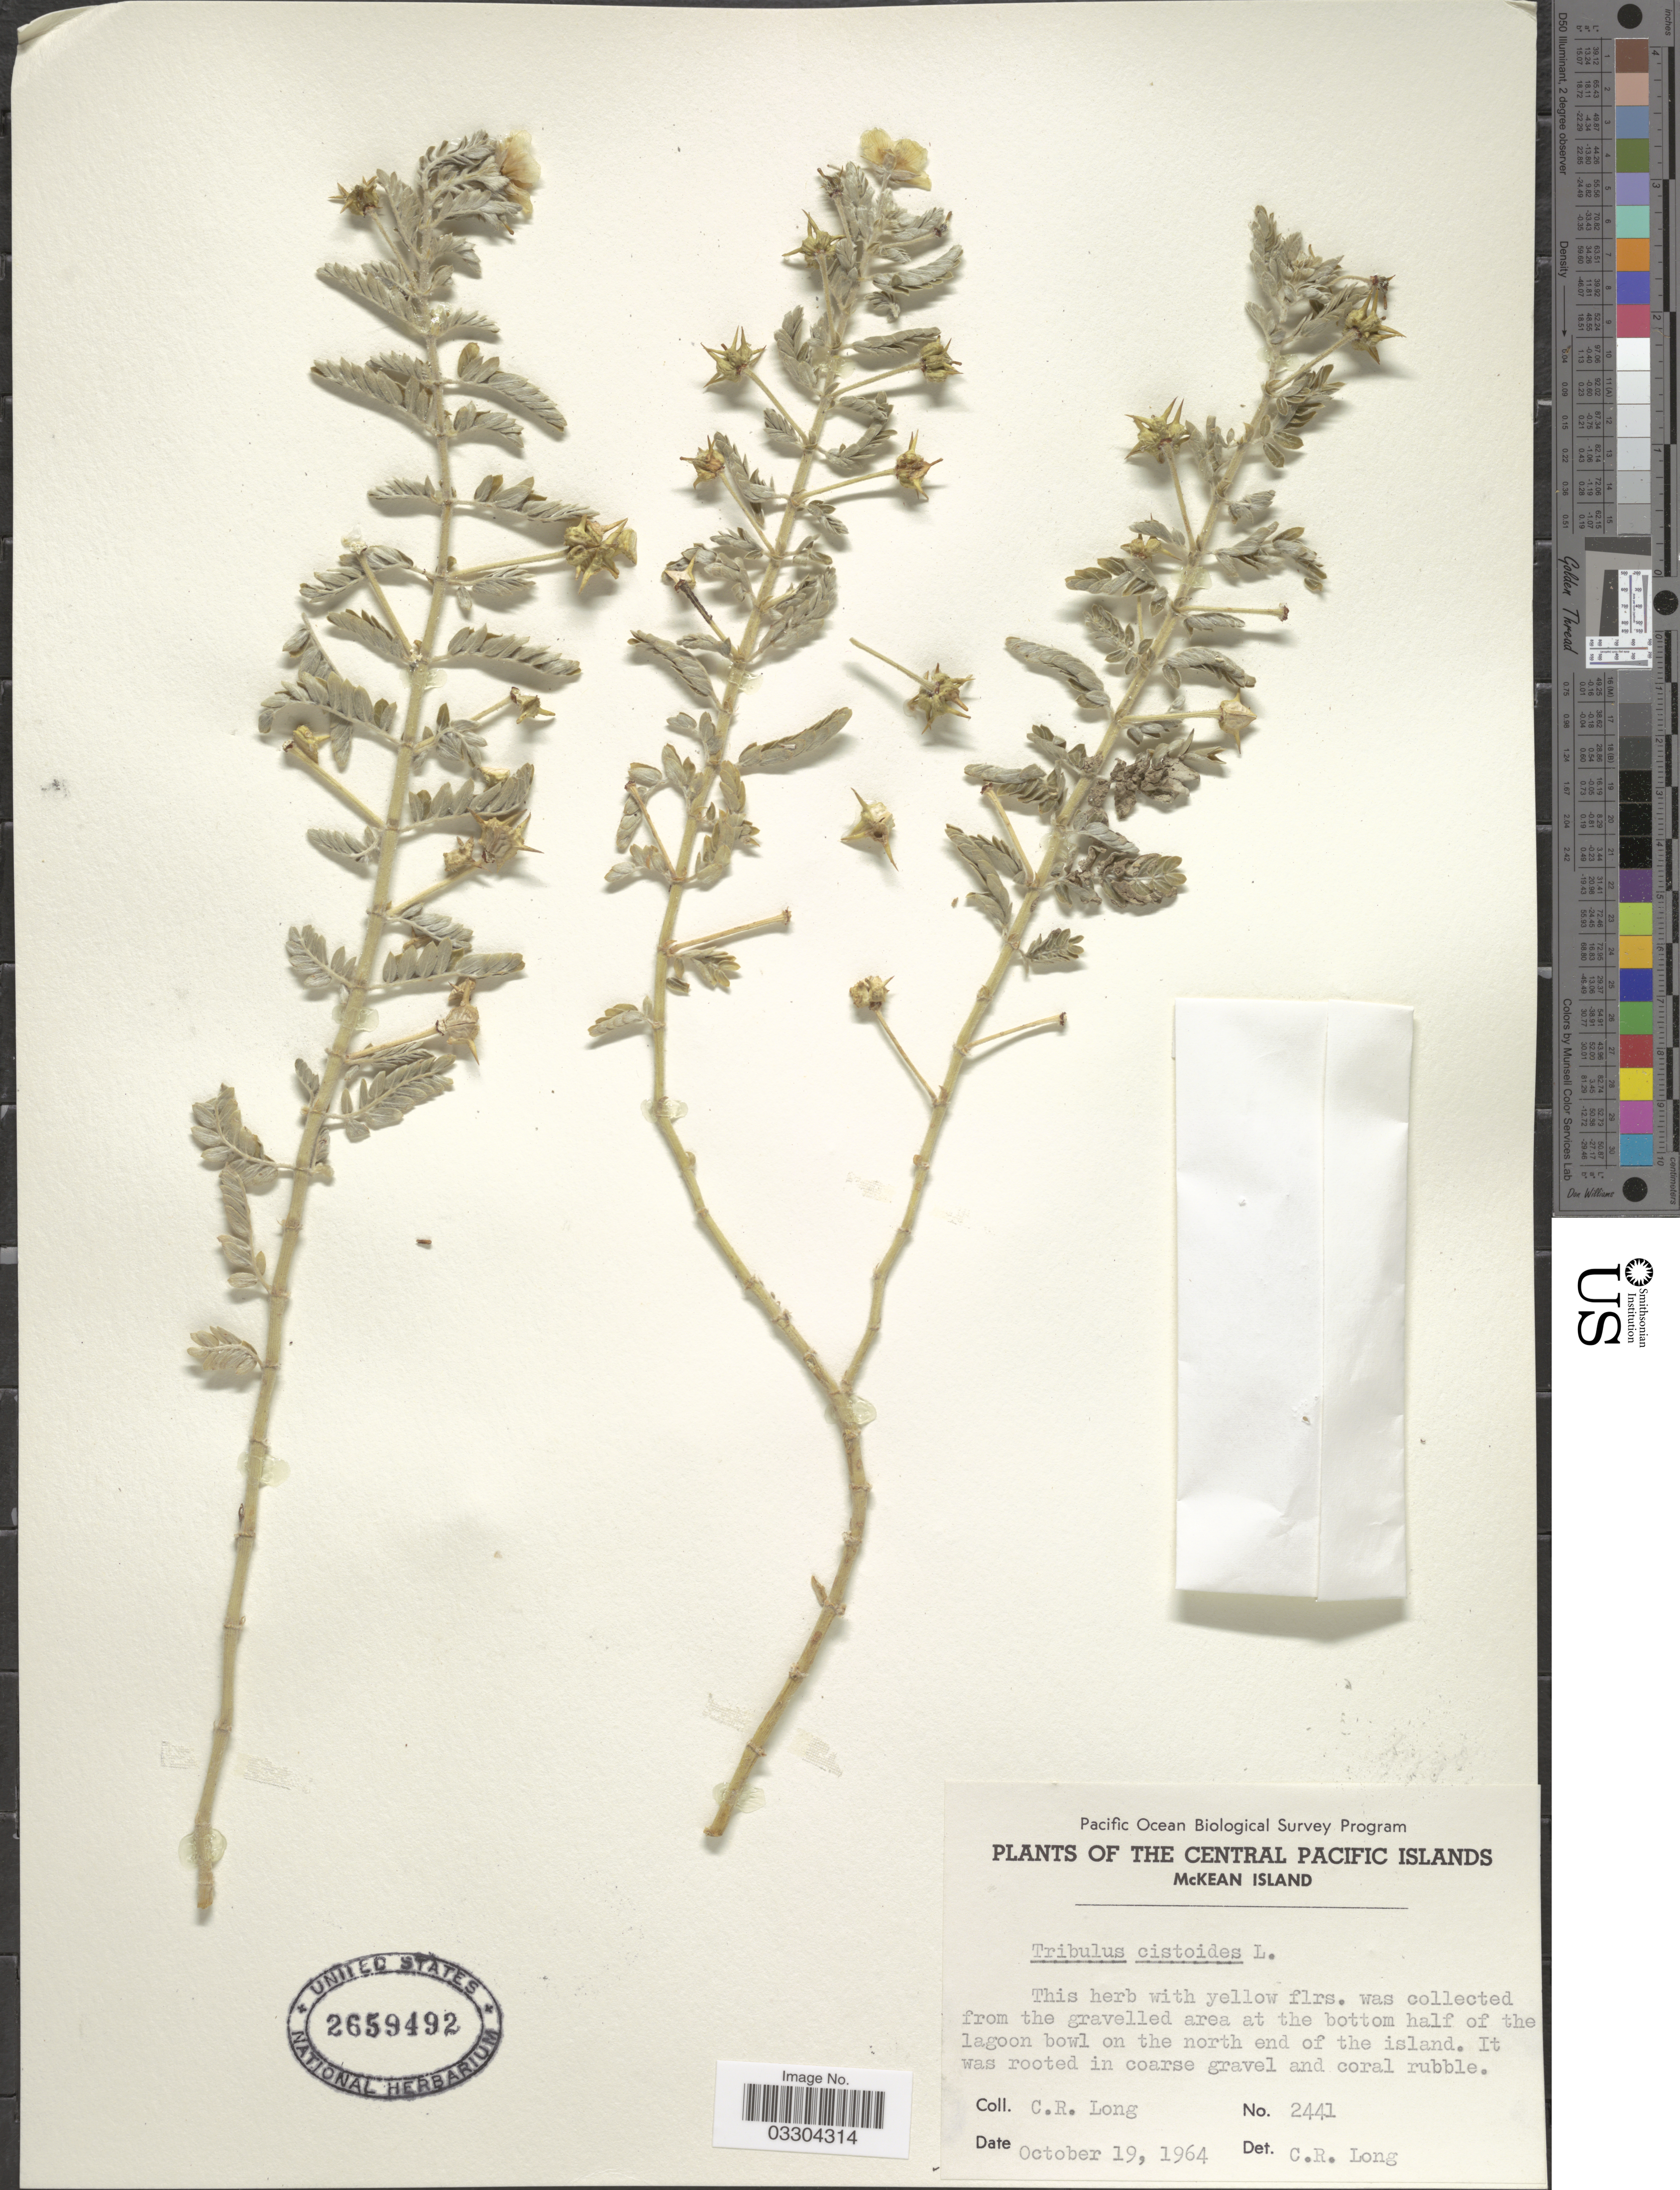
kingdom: Plantae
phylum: Tracheophyta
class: Magnoliopsida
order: Zygophyllales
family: Zygophyllaceae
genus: Tribulus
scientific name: Tribulus cistoides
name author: L.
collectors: C. R. Long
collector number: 2441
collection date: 1964-10-19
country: Kiribati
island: McKean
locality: The Central Pacific Islands. McKean Island. Bottom half of the lagoon bowl on the north end of the island.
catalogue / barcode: US 2659492